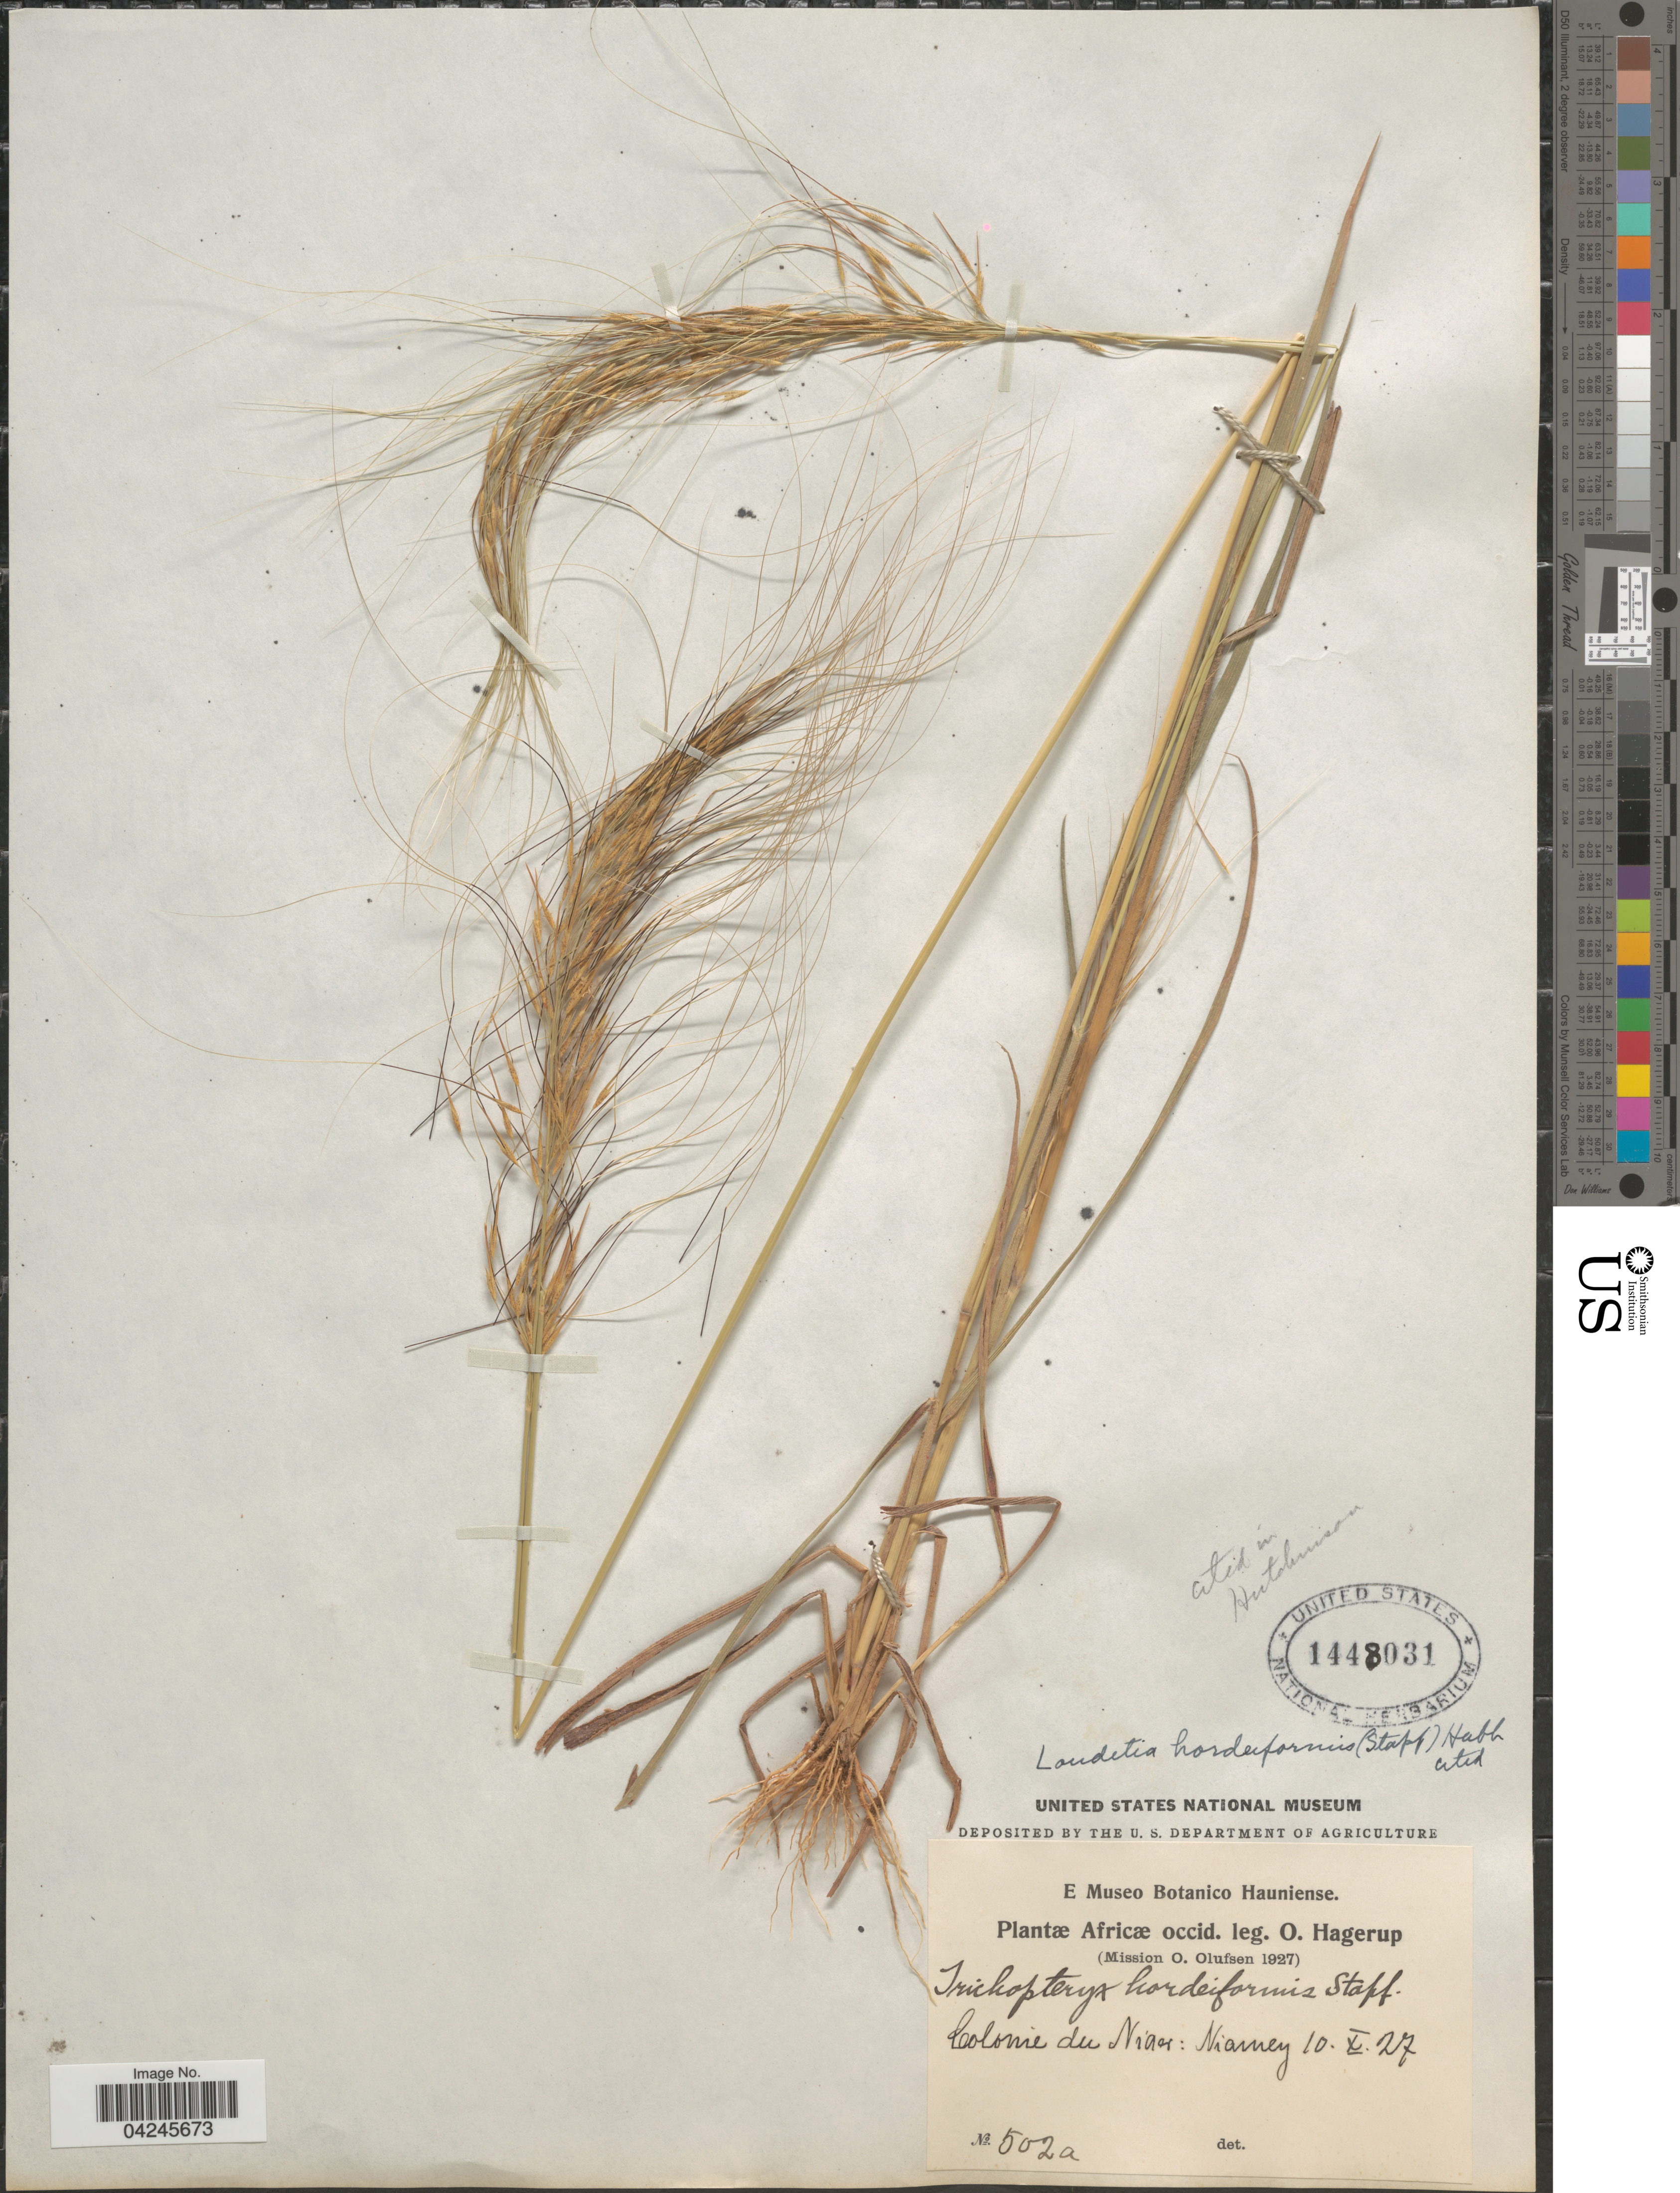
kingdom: Plantae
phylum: Tracheophyta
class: Liliopsida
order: Poales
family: Poaceae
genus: Loudetia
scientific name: Loudetia hordeiformis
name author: (Stapf) C. E. Hubb.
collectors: O. Hagerup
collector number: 502a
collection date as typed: Transcribed d/m/y: 10/10/27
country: Niger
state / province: Niamey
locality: Colonie du Niger: Niamey. Africæ occid. (Mission O. Olufsen 1927).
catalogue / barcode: US 1448031